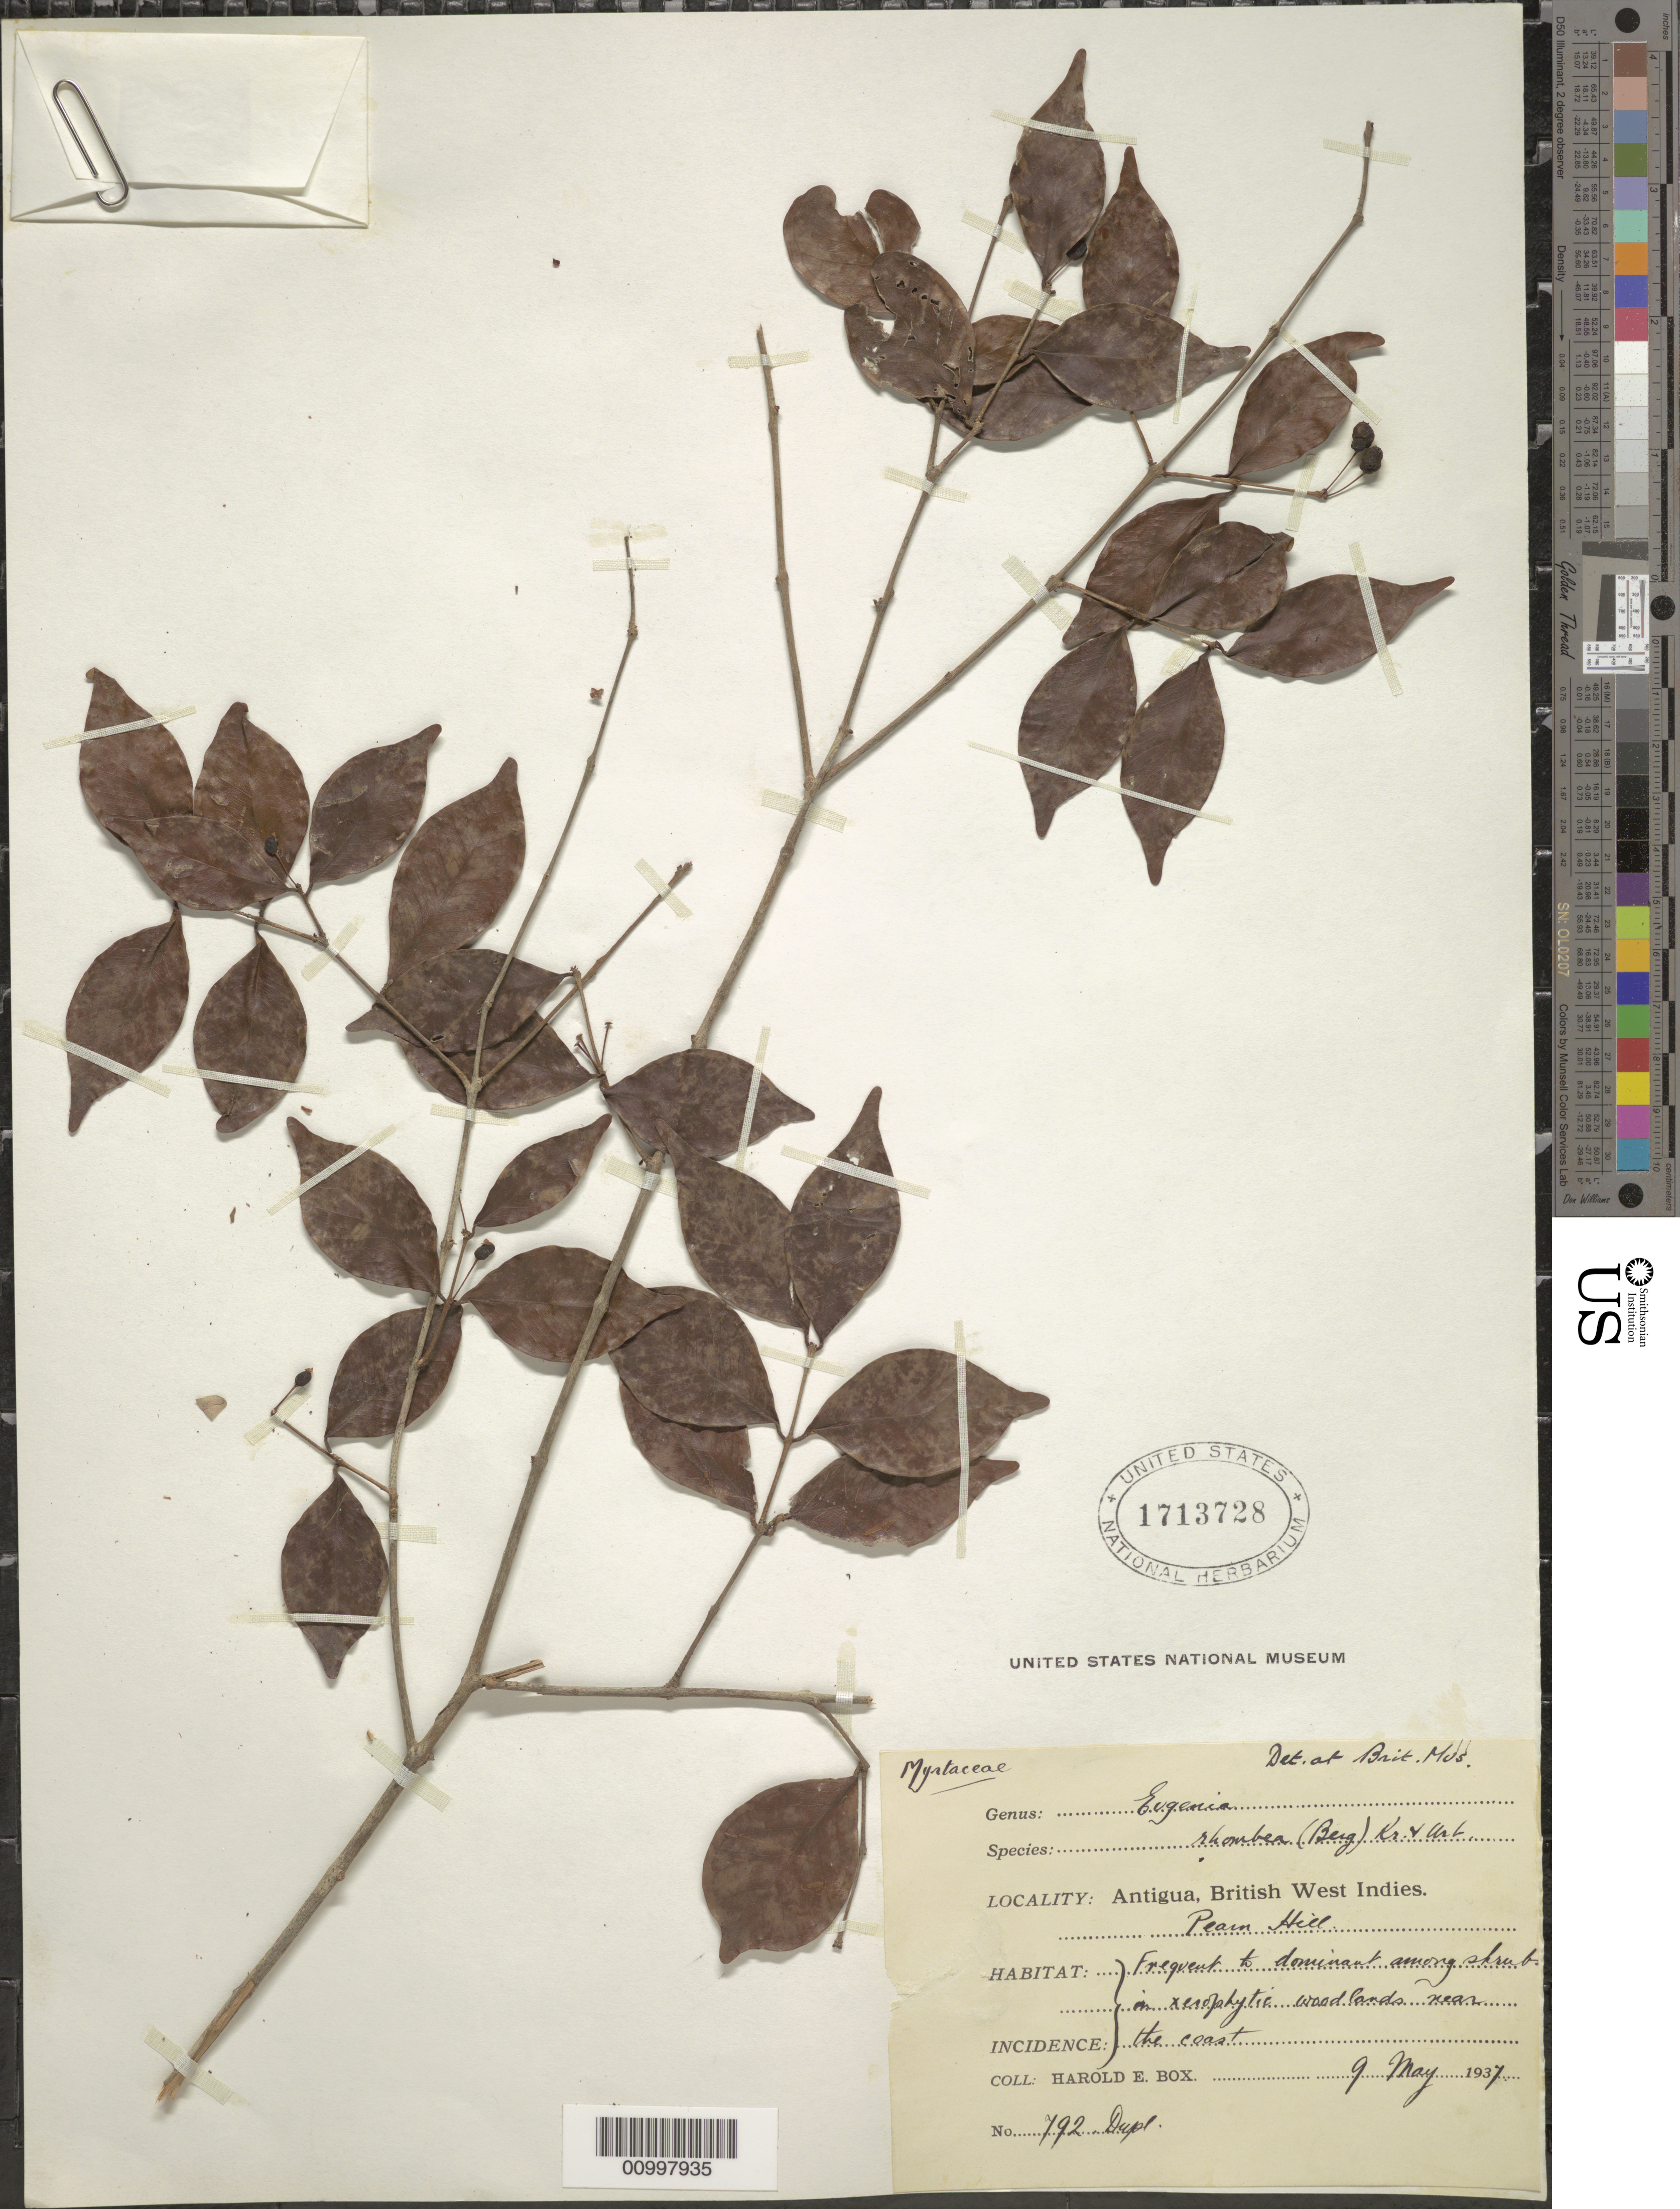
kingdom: Plantae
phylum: Tracheophyta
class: Magnoliopsida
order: Myrtales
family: Myrtaceae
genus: Eugenia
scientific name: Eugenia rhombea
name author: (O. Berg) Krug & Urb.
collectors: H. E. Box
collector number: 792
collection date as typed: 09 May 1937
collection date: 1937-05-09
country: Antigua and Barbuda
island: Antigua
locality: Pearn Hill, near coast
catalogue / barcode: US 1713728